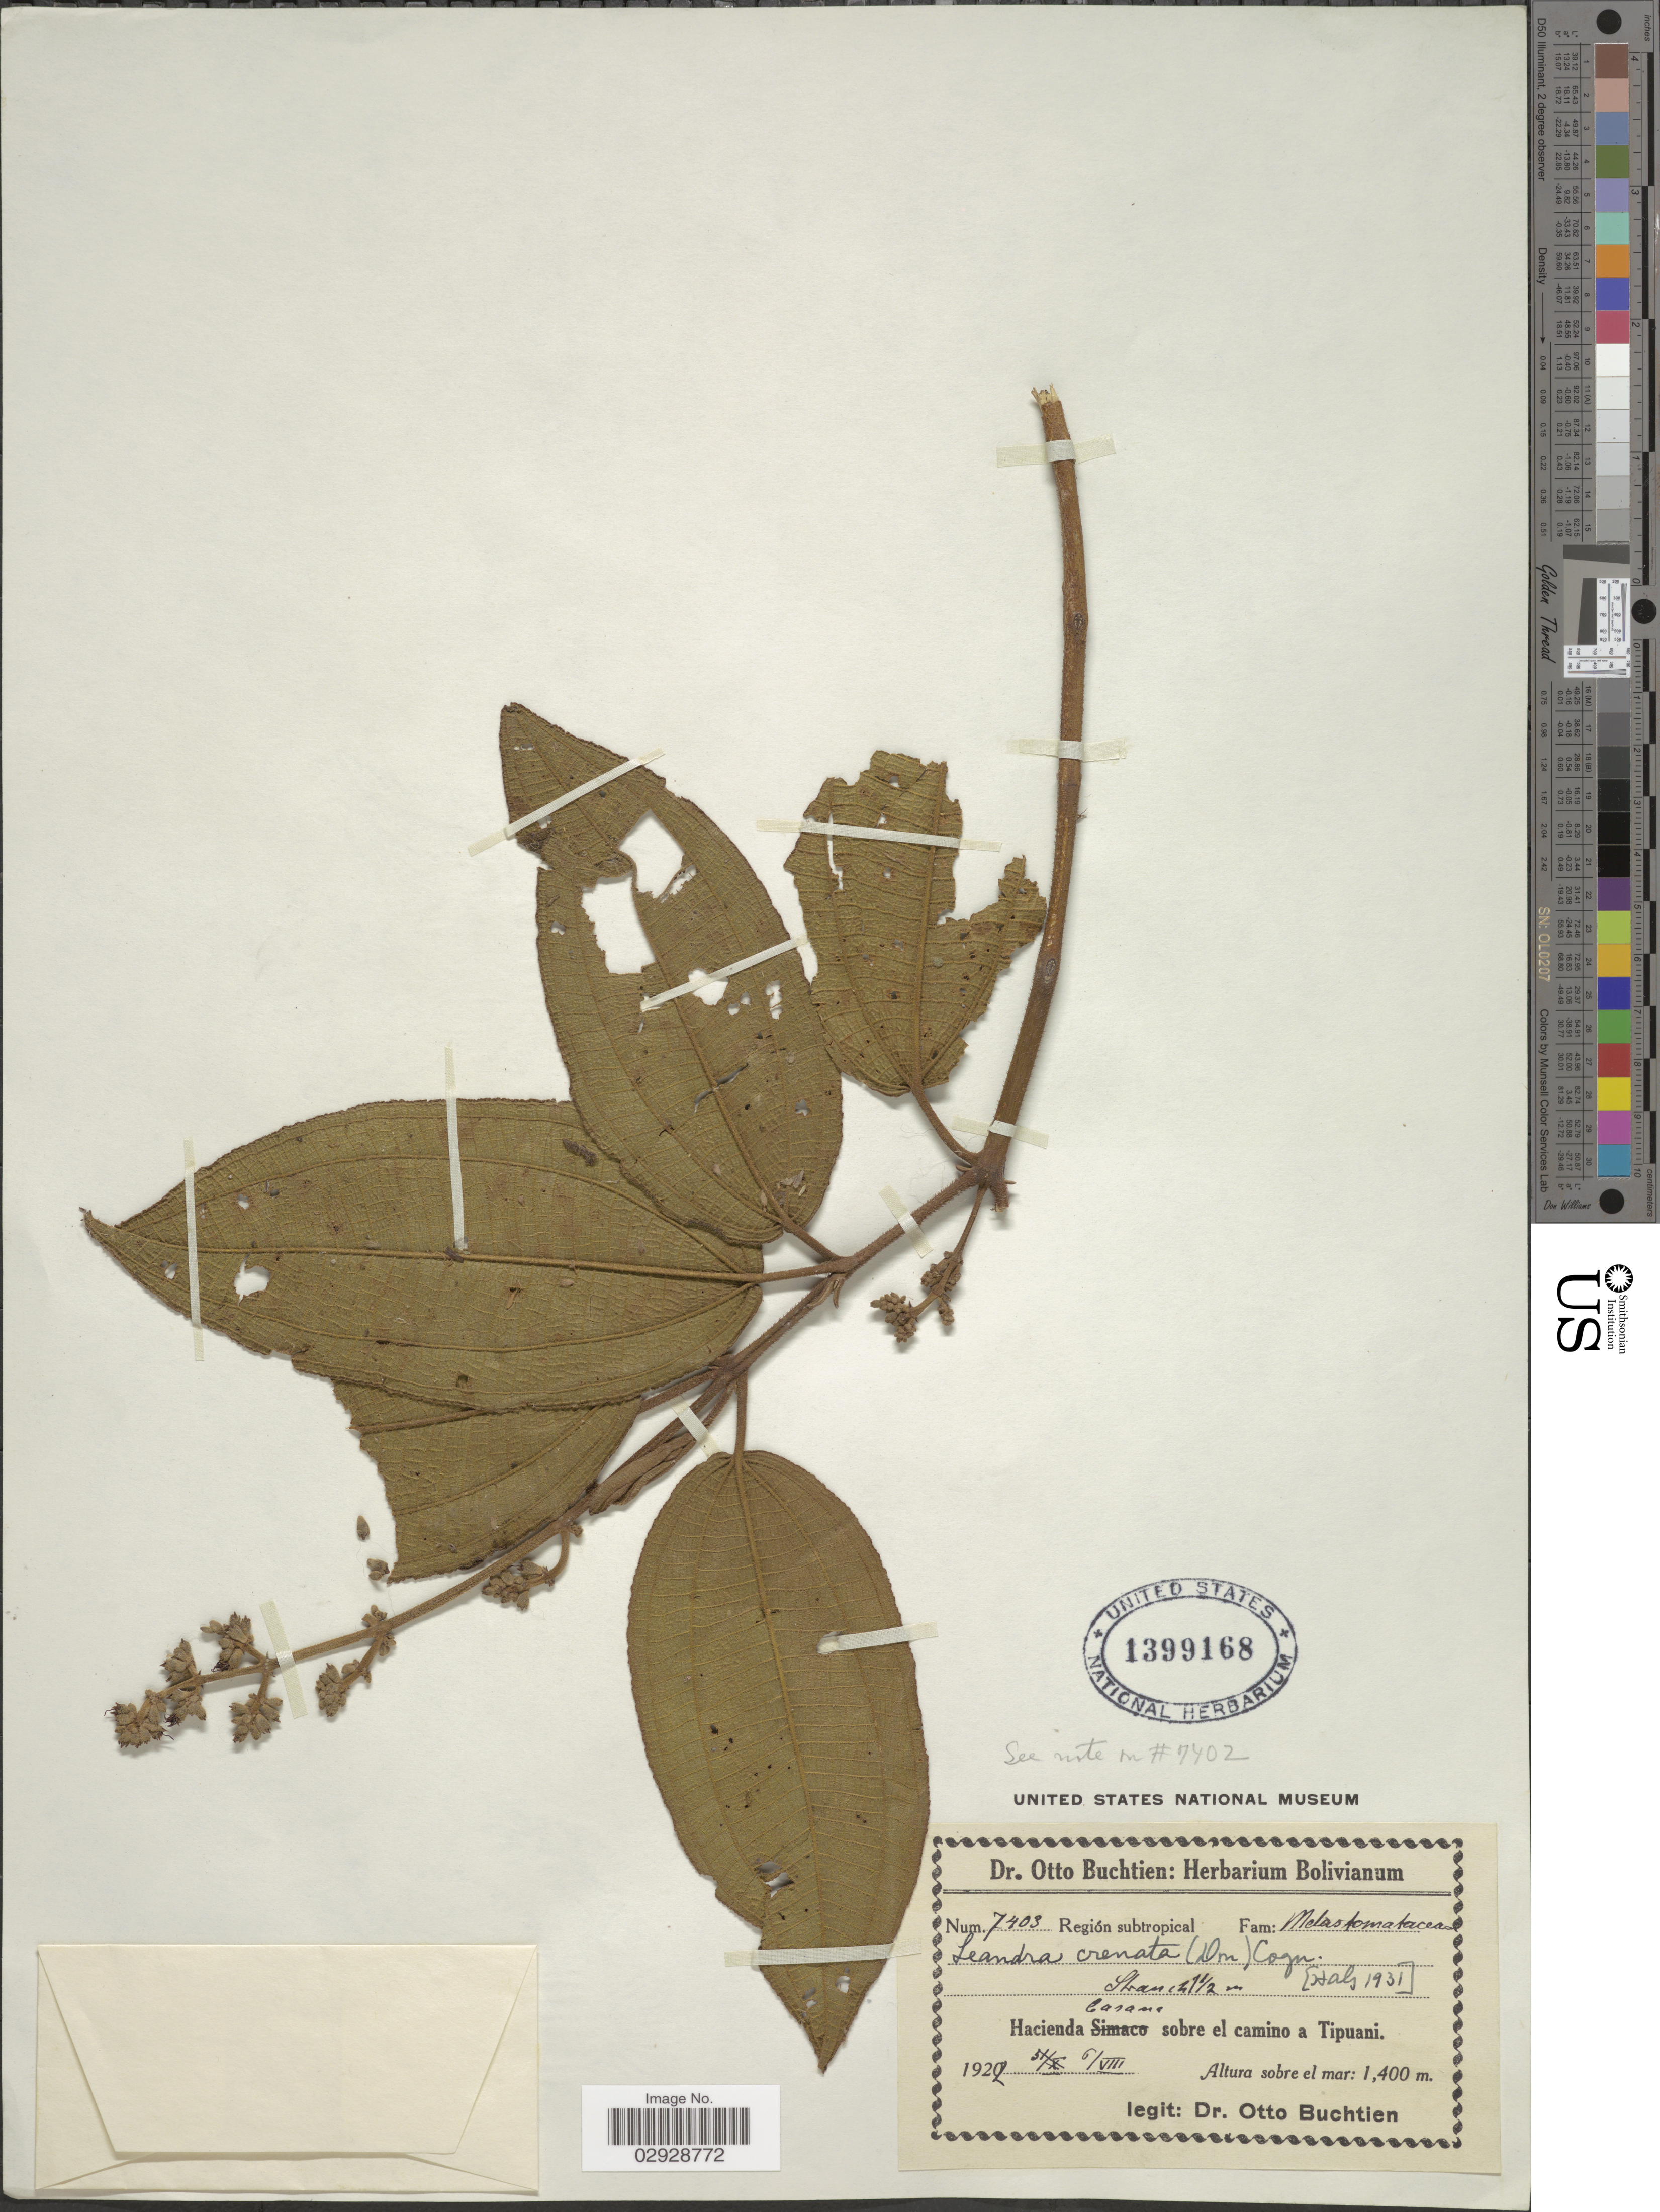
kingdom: Plantae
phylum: Tracheophyta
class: Magnoliopsida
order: Myrtales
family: Melastomataceae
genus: Leandra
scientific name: Leandra crenata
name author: (D. Don) Cogn.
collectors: O. Buchtien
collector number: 7403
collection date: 1922-08-06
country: Bolivia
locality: Hacienda Casana sobre el camino a Tipuani.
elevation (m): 1400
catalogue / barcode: US 1399168